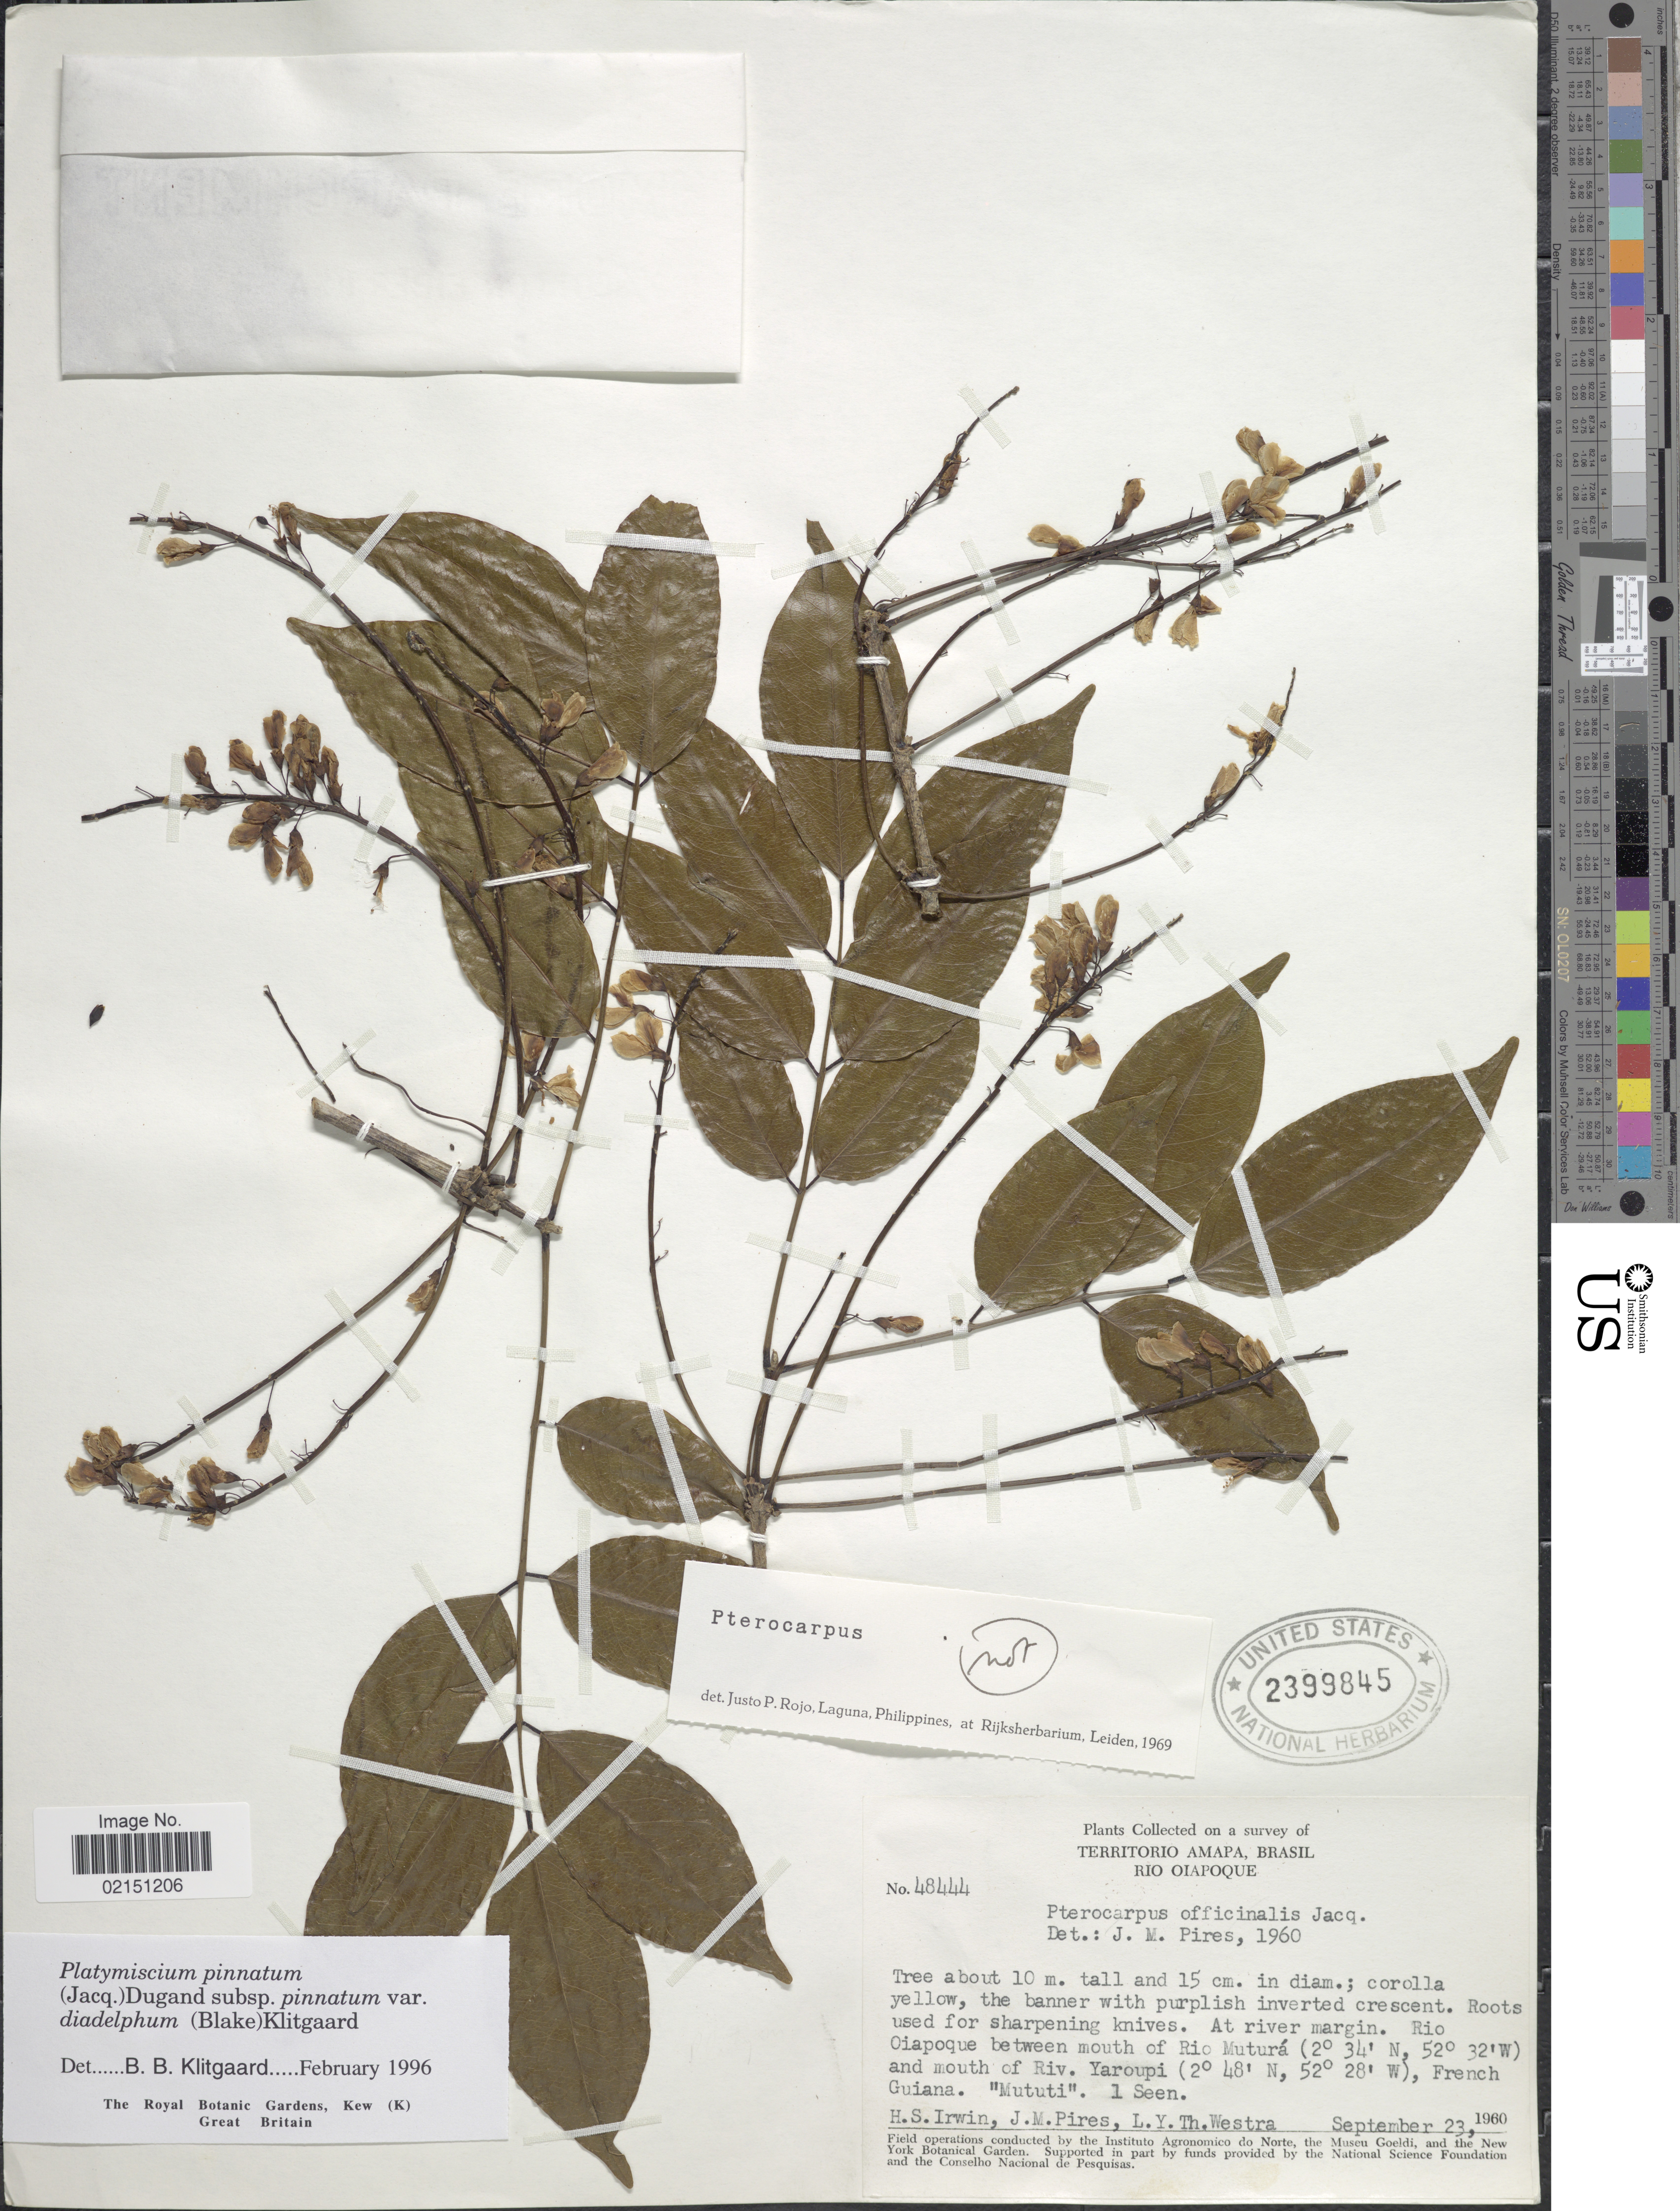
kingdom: Plantae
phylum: Tracheophyta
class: Magnoliopsida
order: Fabales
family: Fabaceae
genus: Platymiscium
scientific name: Platymiscium pinnatum var. diadelphum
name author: (S.F. Blake) Klitg.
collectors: H. Irwin, J. M. Pires & L. Y. T. Westra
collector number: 48444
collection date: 1960-09-23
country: French Guiana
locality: Rio Oiapoque between mouth of Rio Mutura and mouth of Riv. Yaroupi, French Guiana. ""Mututi"".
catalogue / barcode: US 2399845